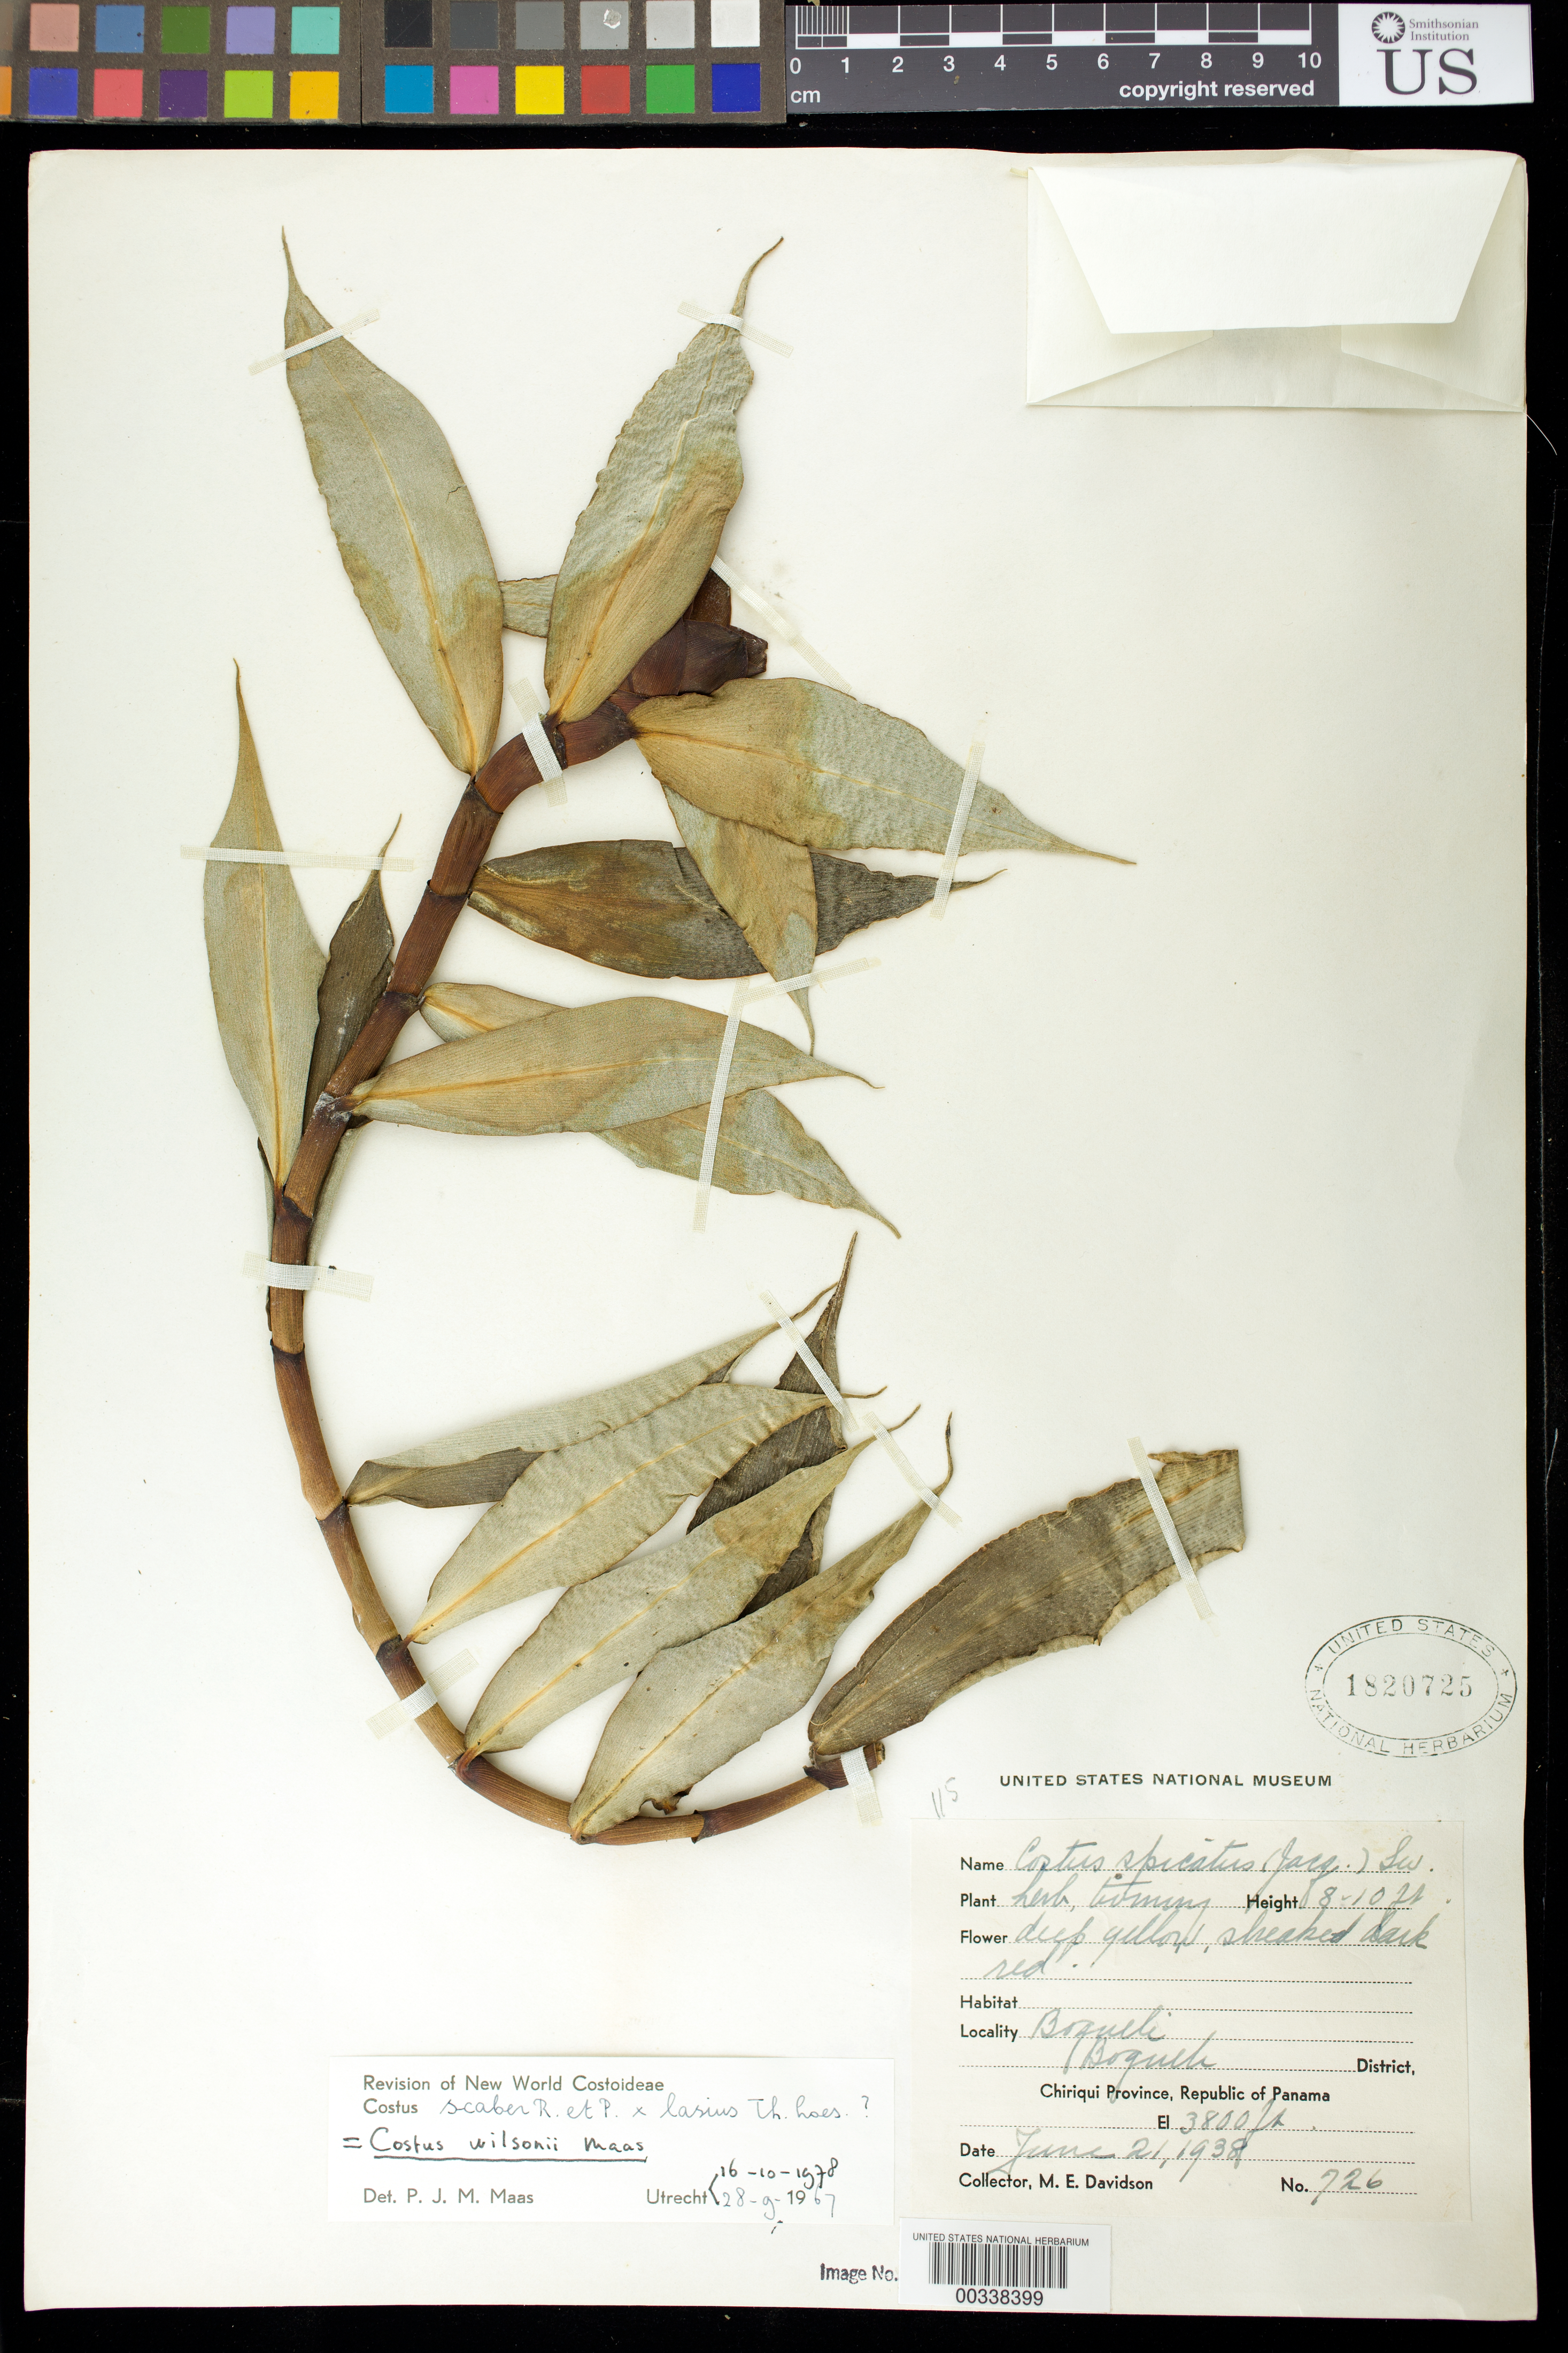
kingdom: Plantae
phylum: Tracheophyta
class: Liliopsida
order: Zingiberales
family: Costaceae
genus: Costus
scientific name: Costus wilsonii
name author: Maas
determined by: Maas, Paul J. M.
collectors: M. Davidson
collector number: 726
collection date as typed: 21 Jun 1938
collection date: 1938-06-21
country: Panama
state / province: Chiriquí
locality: Boquete, Boquete Dist.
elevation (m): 1158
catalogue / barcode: US 1820725